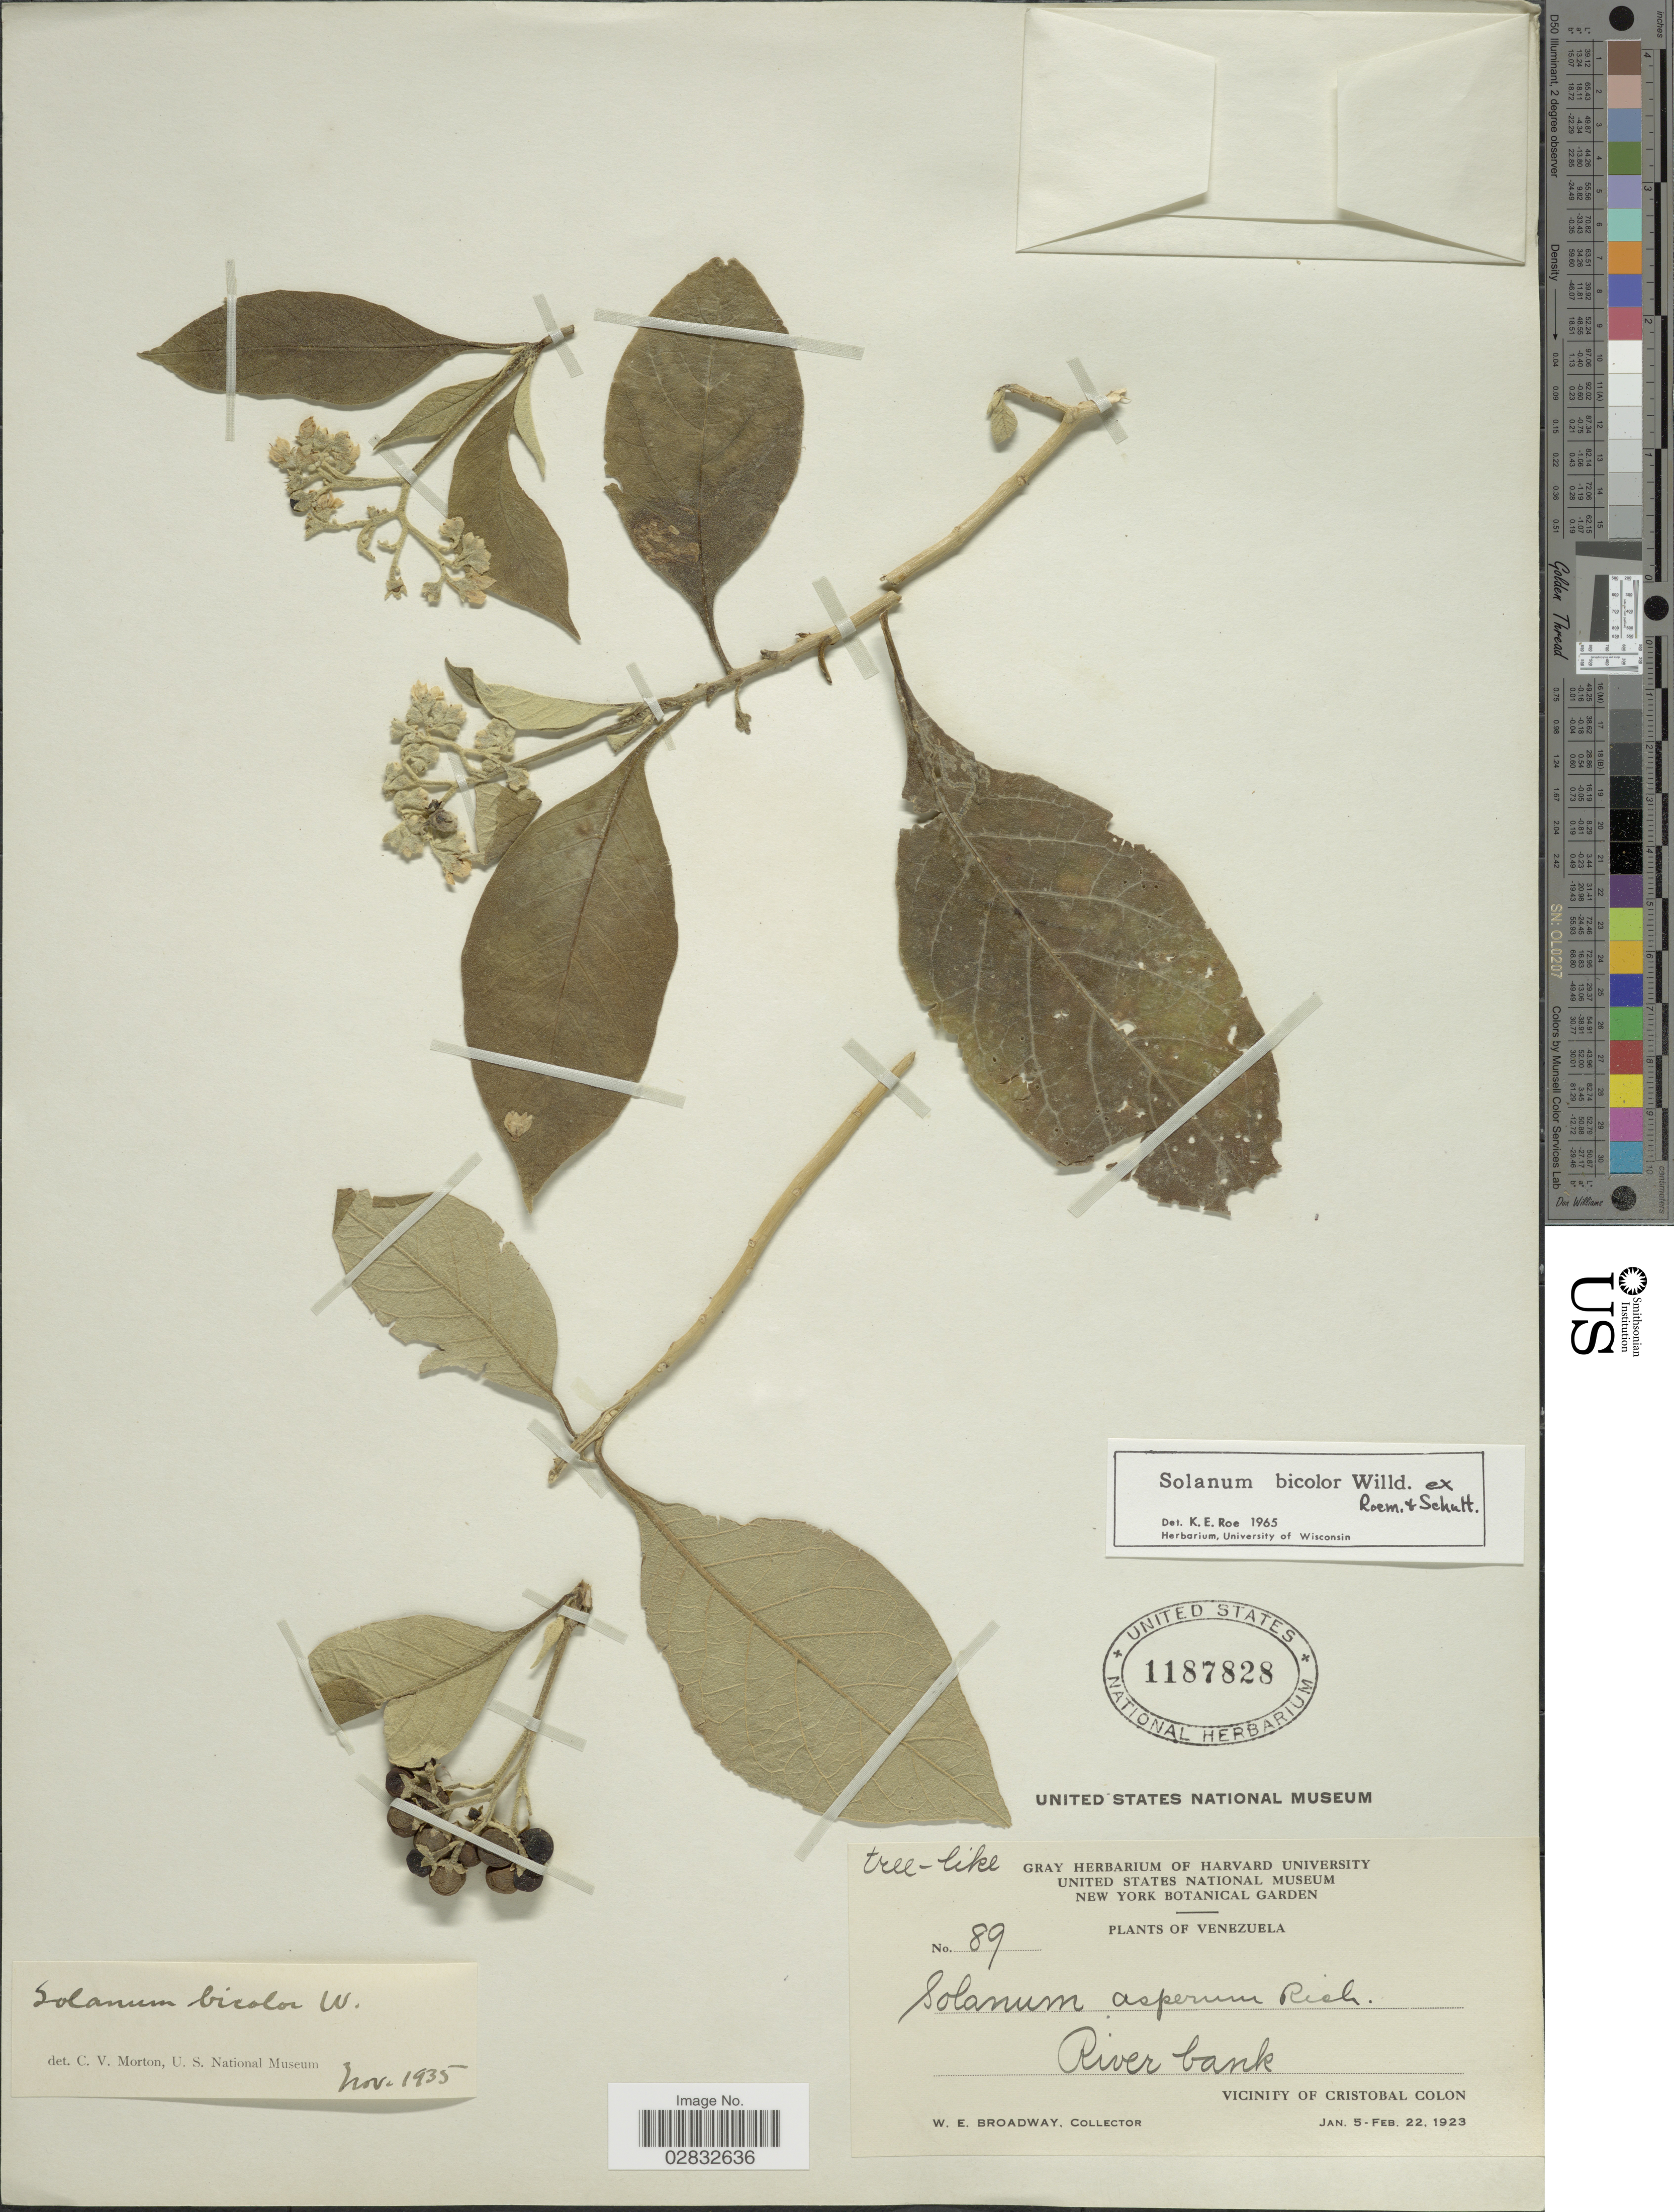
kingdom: Plantae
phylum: Tracheophyta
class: Magnoliopsida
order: Solanales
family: Solanaceae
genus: Solanum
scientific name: Solanum bicolor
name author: Willd. ex Roem. & Schult.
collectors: W. E. Broadway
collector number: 89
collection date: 1923-01-05/1923-02-22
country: Venezuela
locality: River bank, Vicinity of Cristobal Colon.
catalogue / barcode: US 1187828